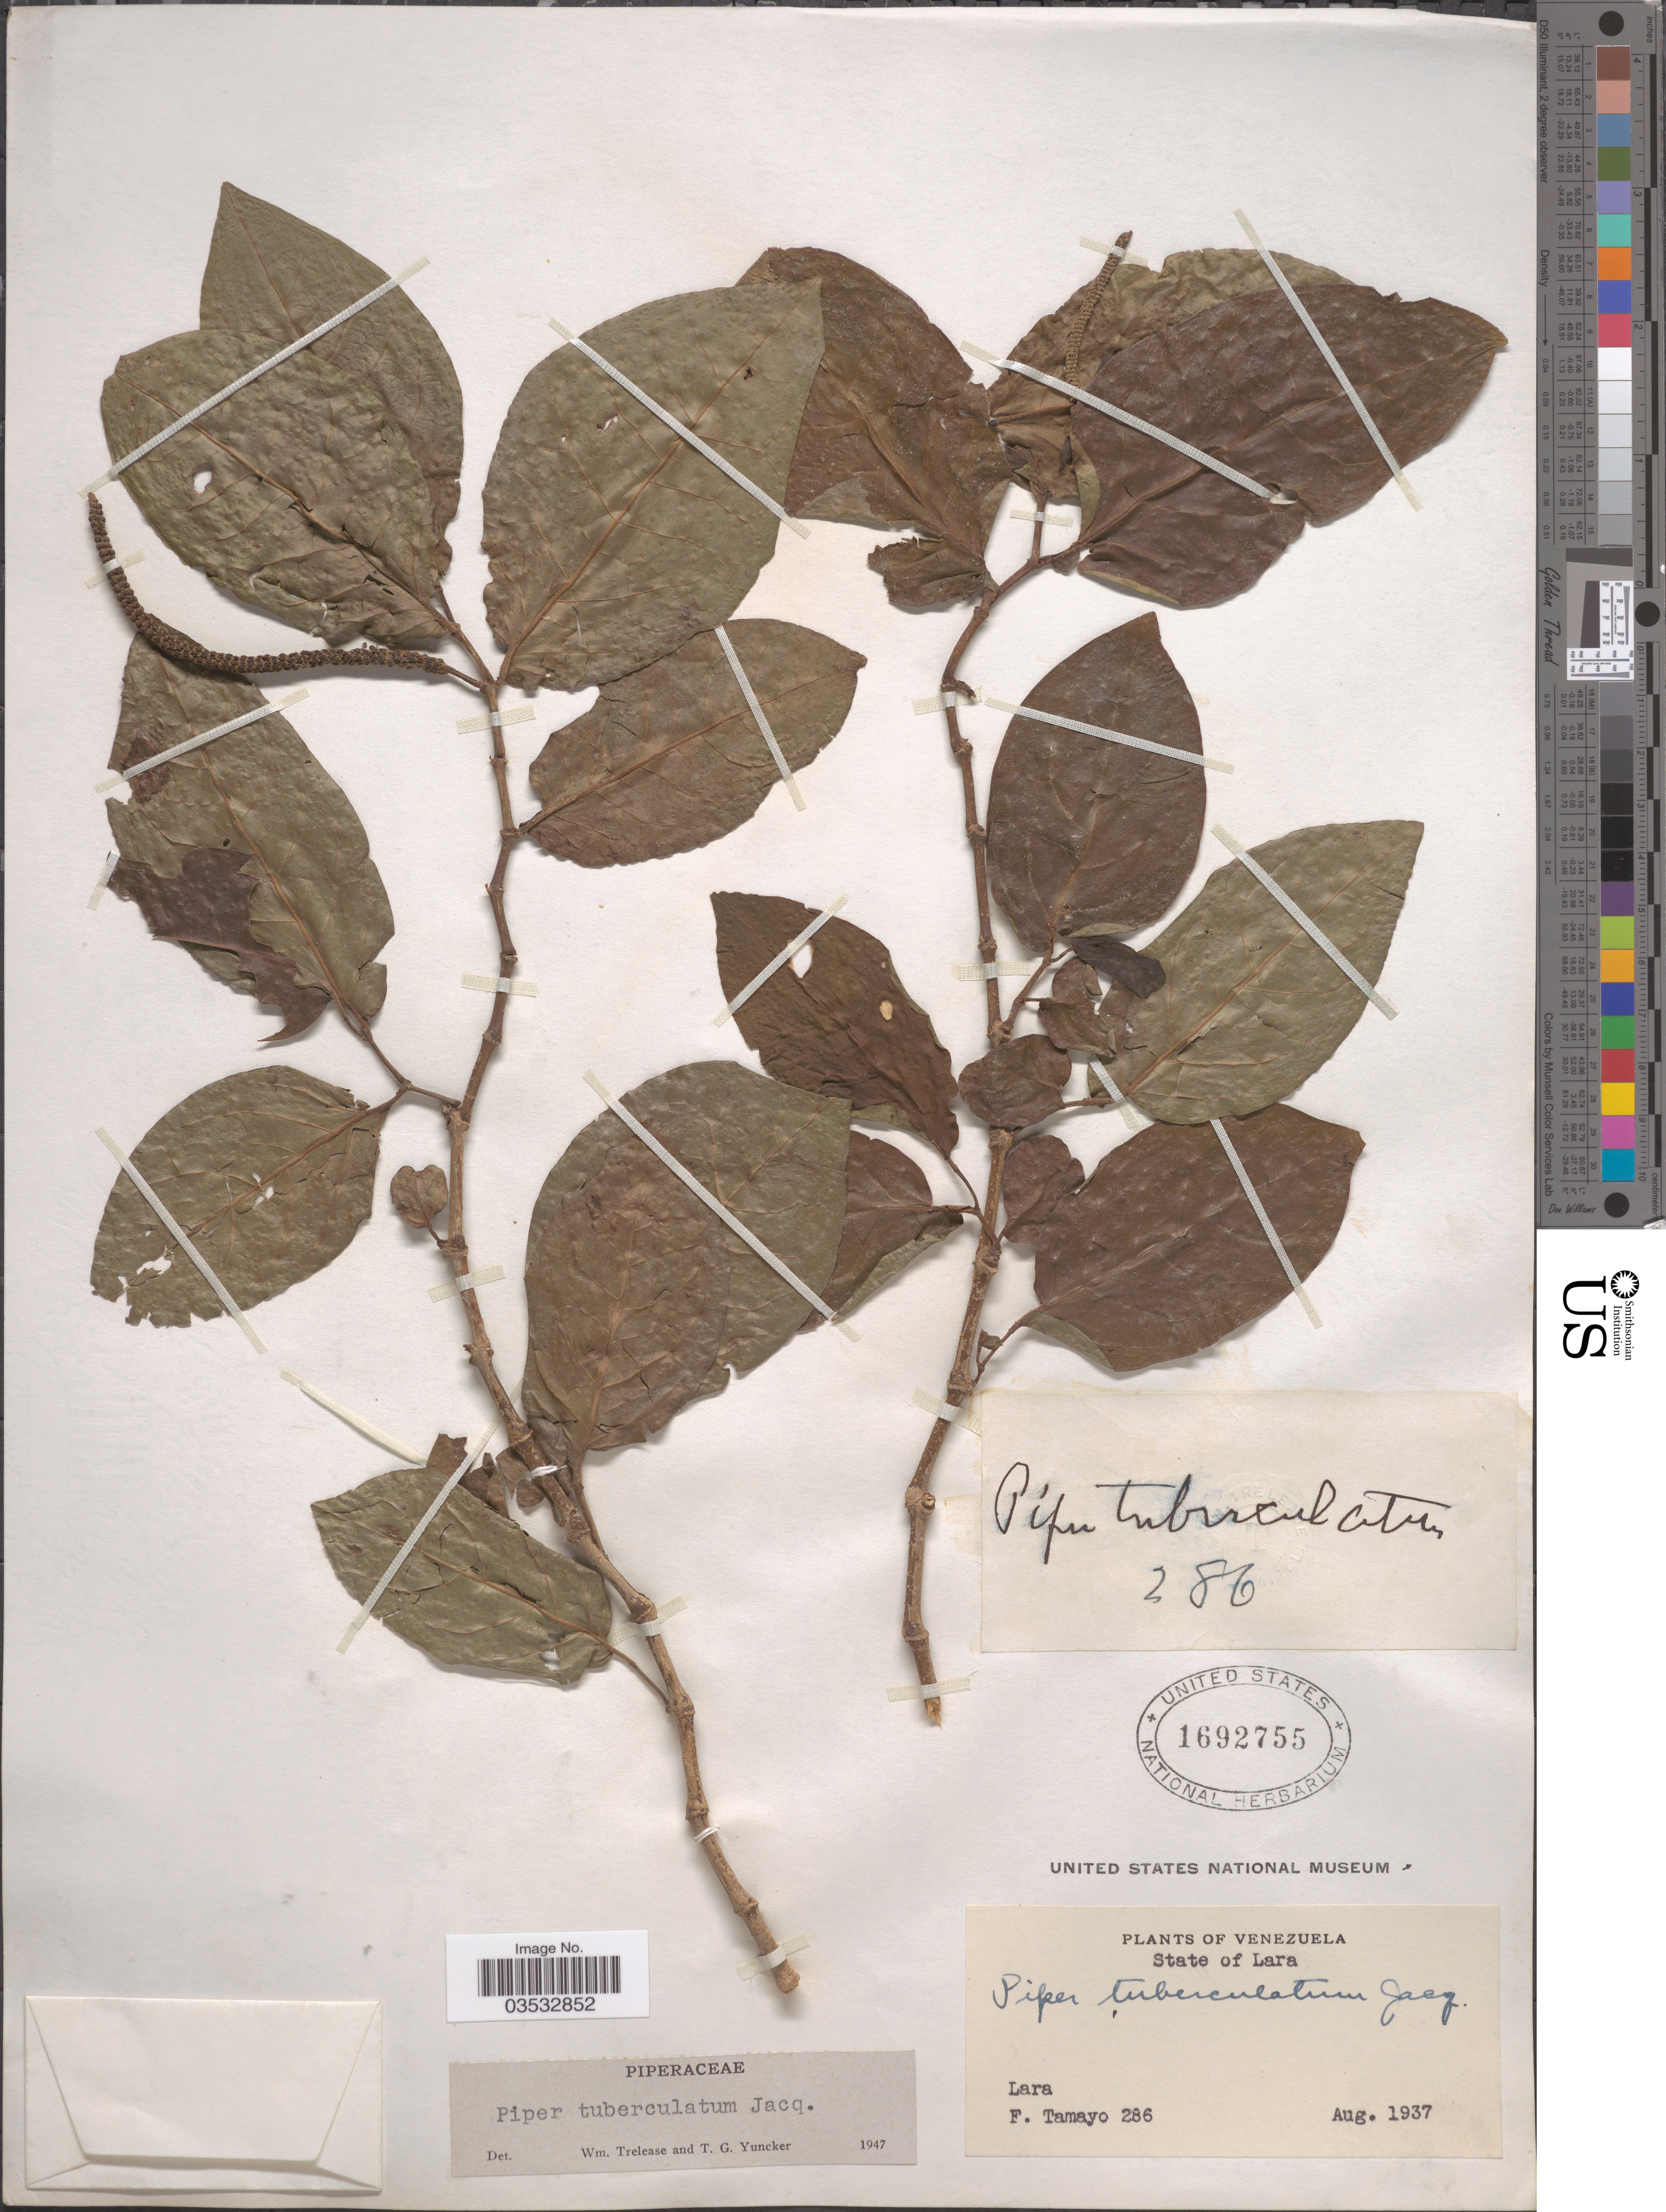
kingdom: Plantae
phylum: Tracheophyta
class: Magnoliopsida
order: Piperales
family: Piperaceae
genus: Piper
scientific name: Piper tuberculatum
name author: Jacq.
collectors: F. Tamayo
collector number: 286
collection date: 1937-08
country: Venezuela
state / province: Lara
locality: Lara.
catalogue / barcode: US 1692755